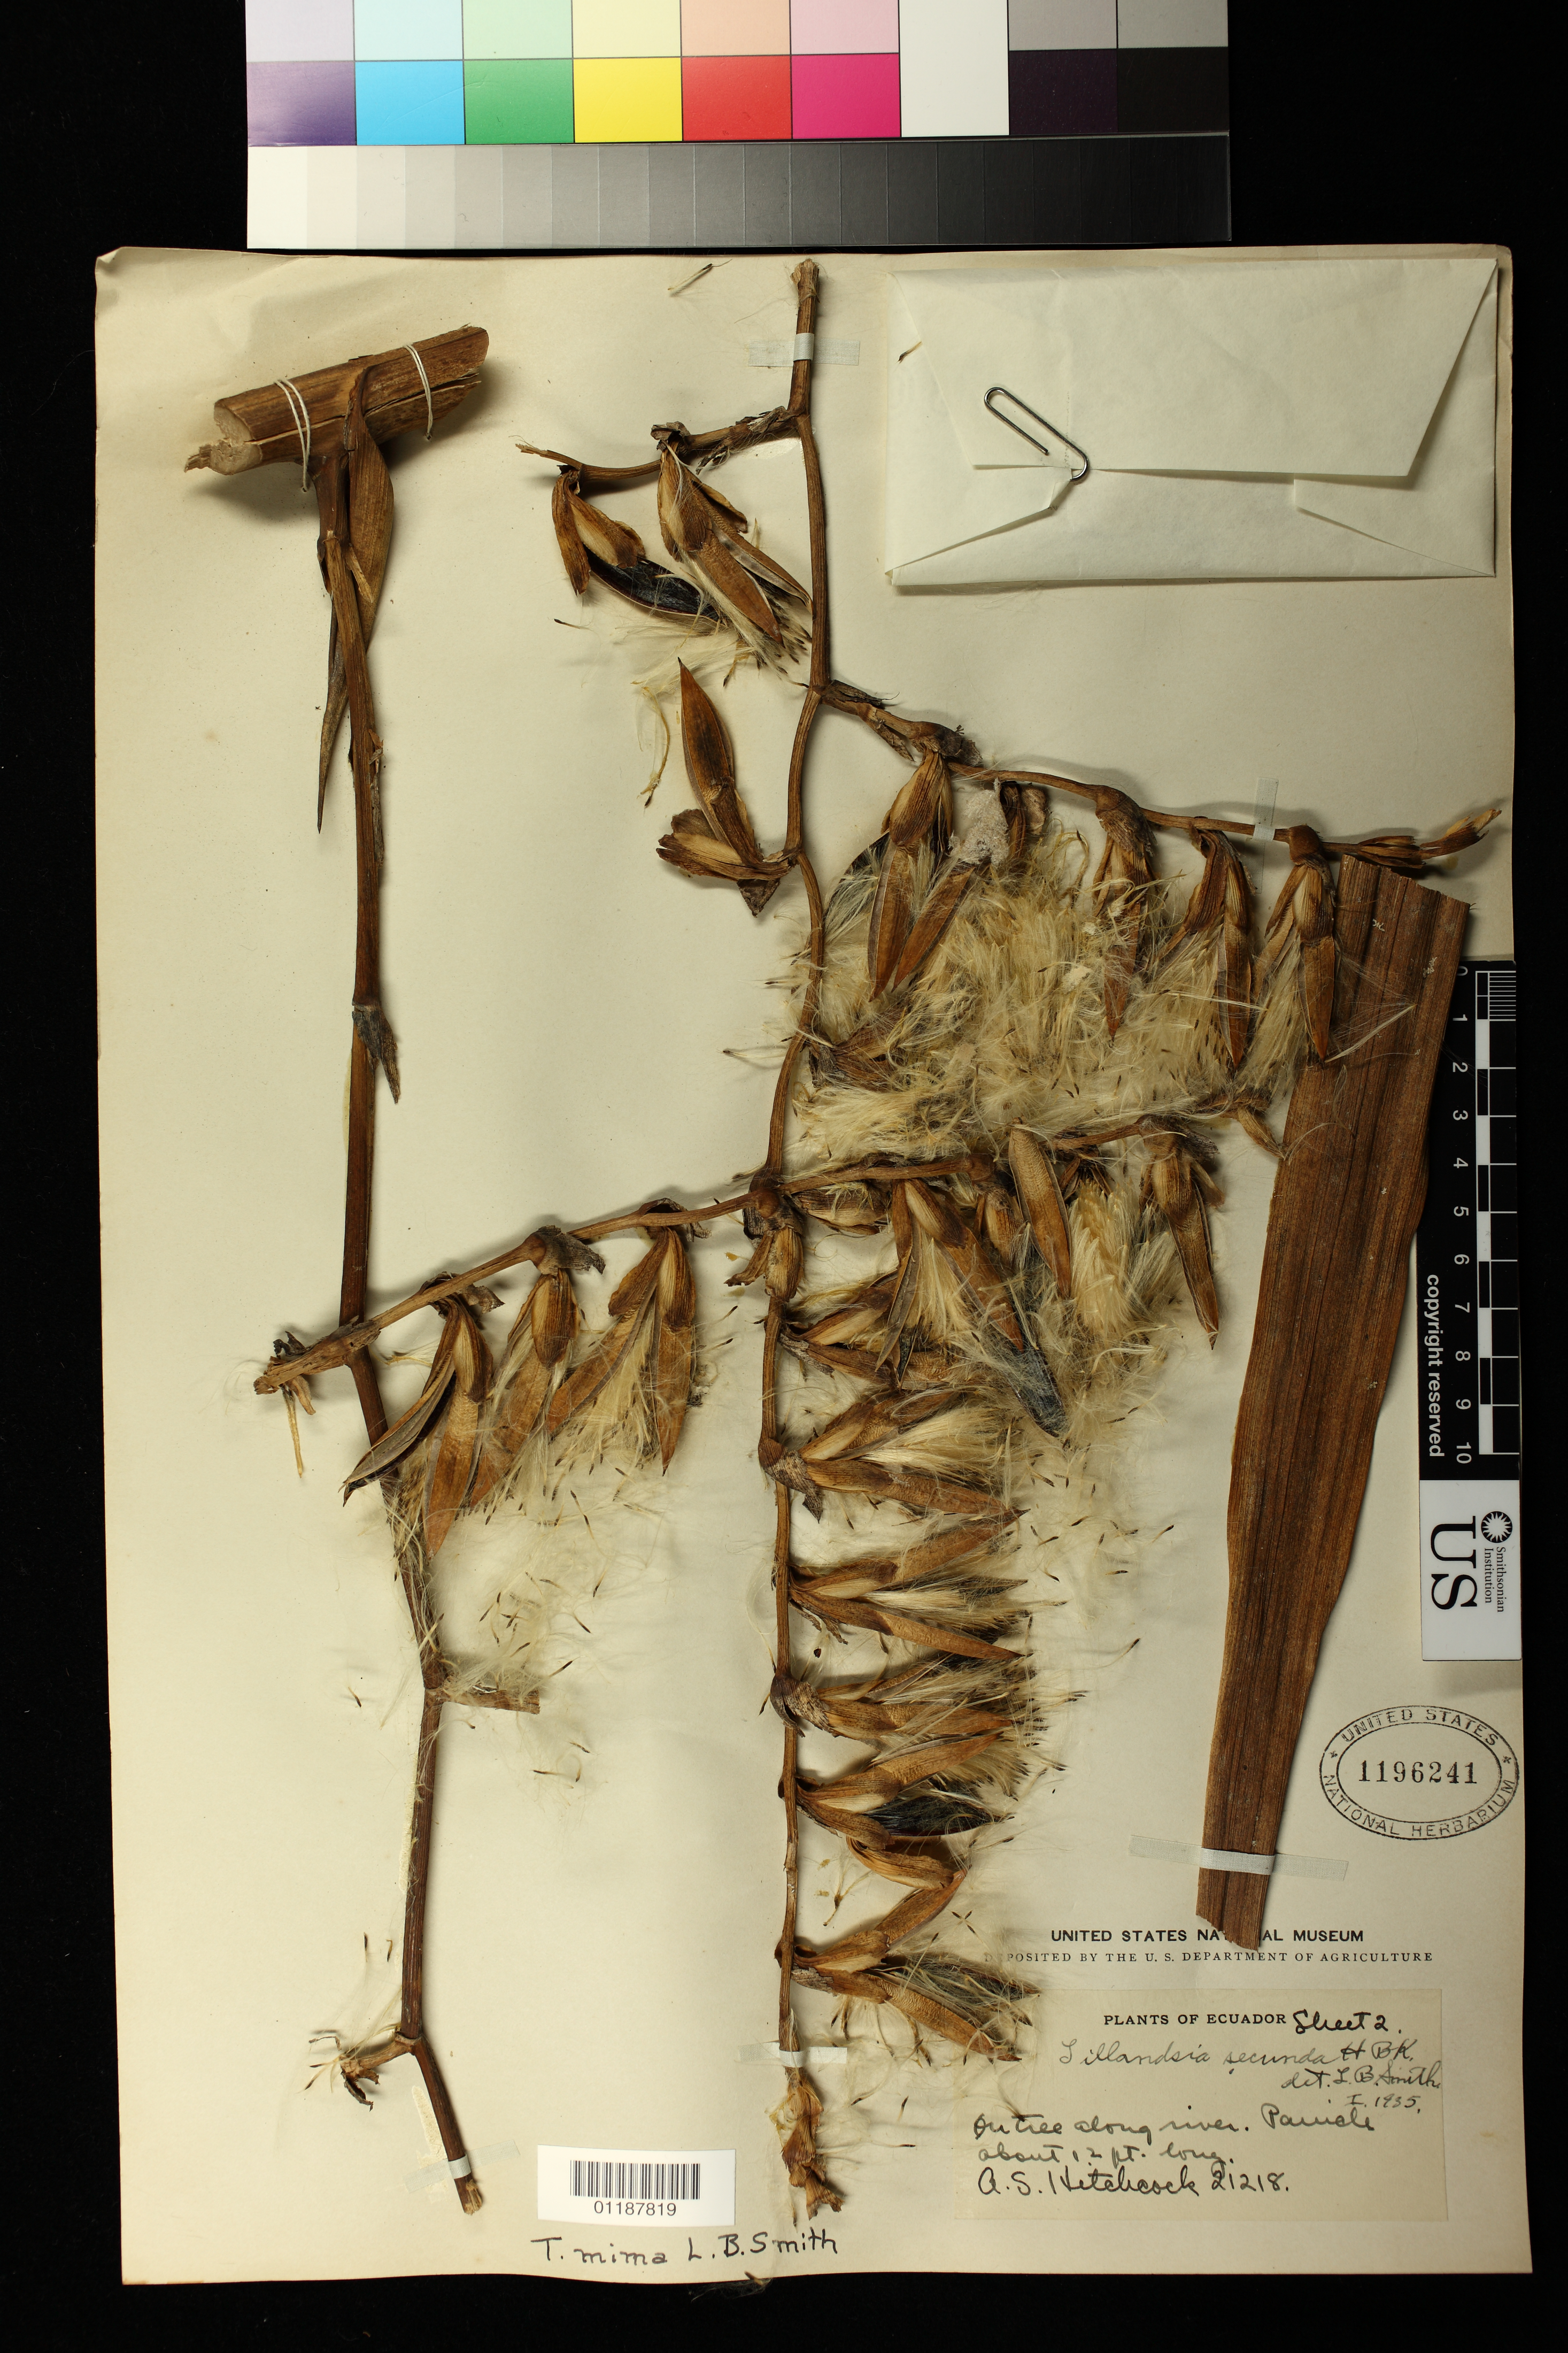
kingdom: Plantae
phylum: Tracheophyta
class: Liliopsida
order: Poales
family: Bromeliaceae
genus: Tillandsia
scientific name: Tillandsia mima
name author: L.B. Sm.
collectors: A. S. Hitchcock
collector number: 21218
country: Ecuador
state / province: Orellana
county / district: Portovelo, Gold Mine near Zaruma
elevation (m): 600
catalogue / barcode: US 1196241